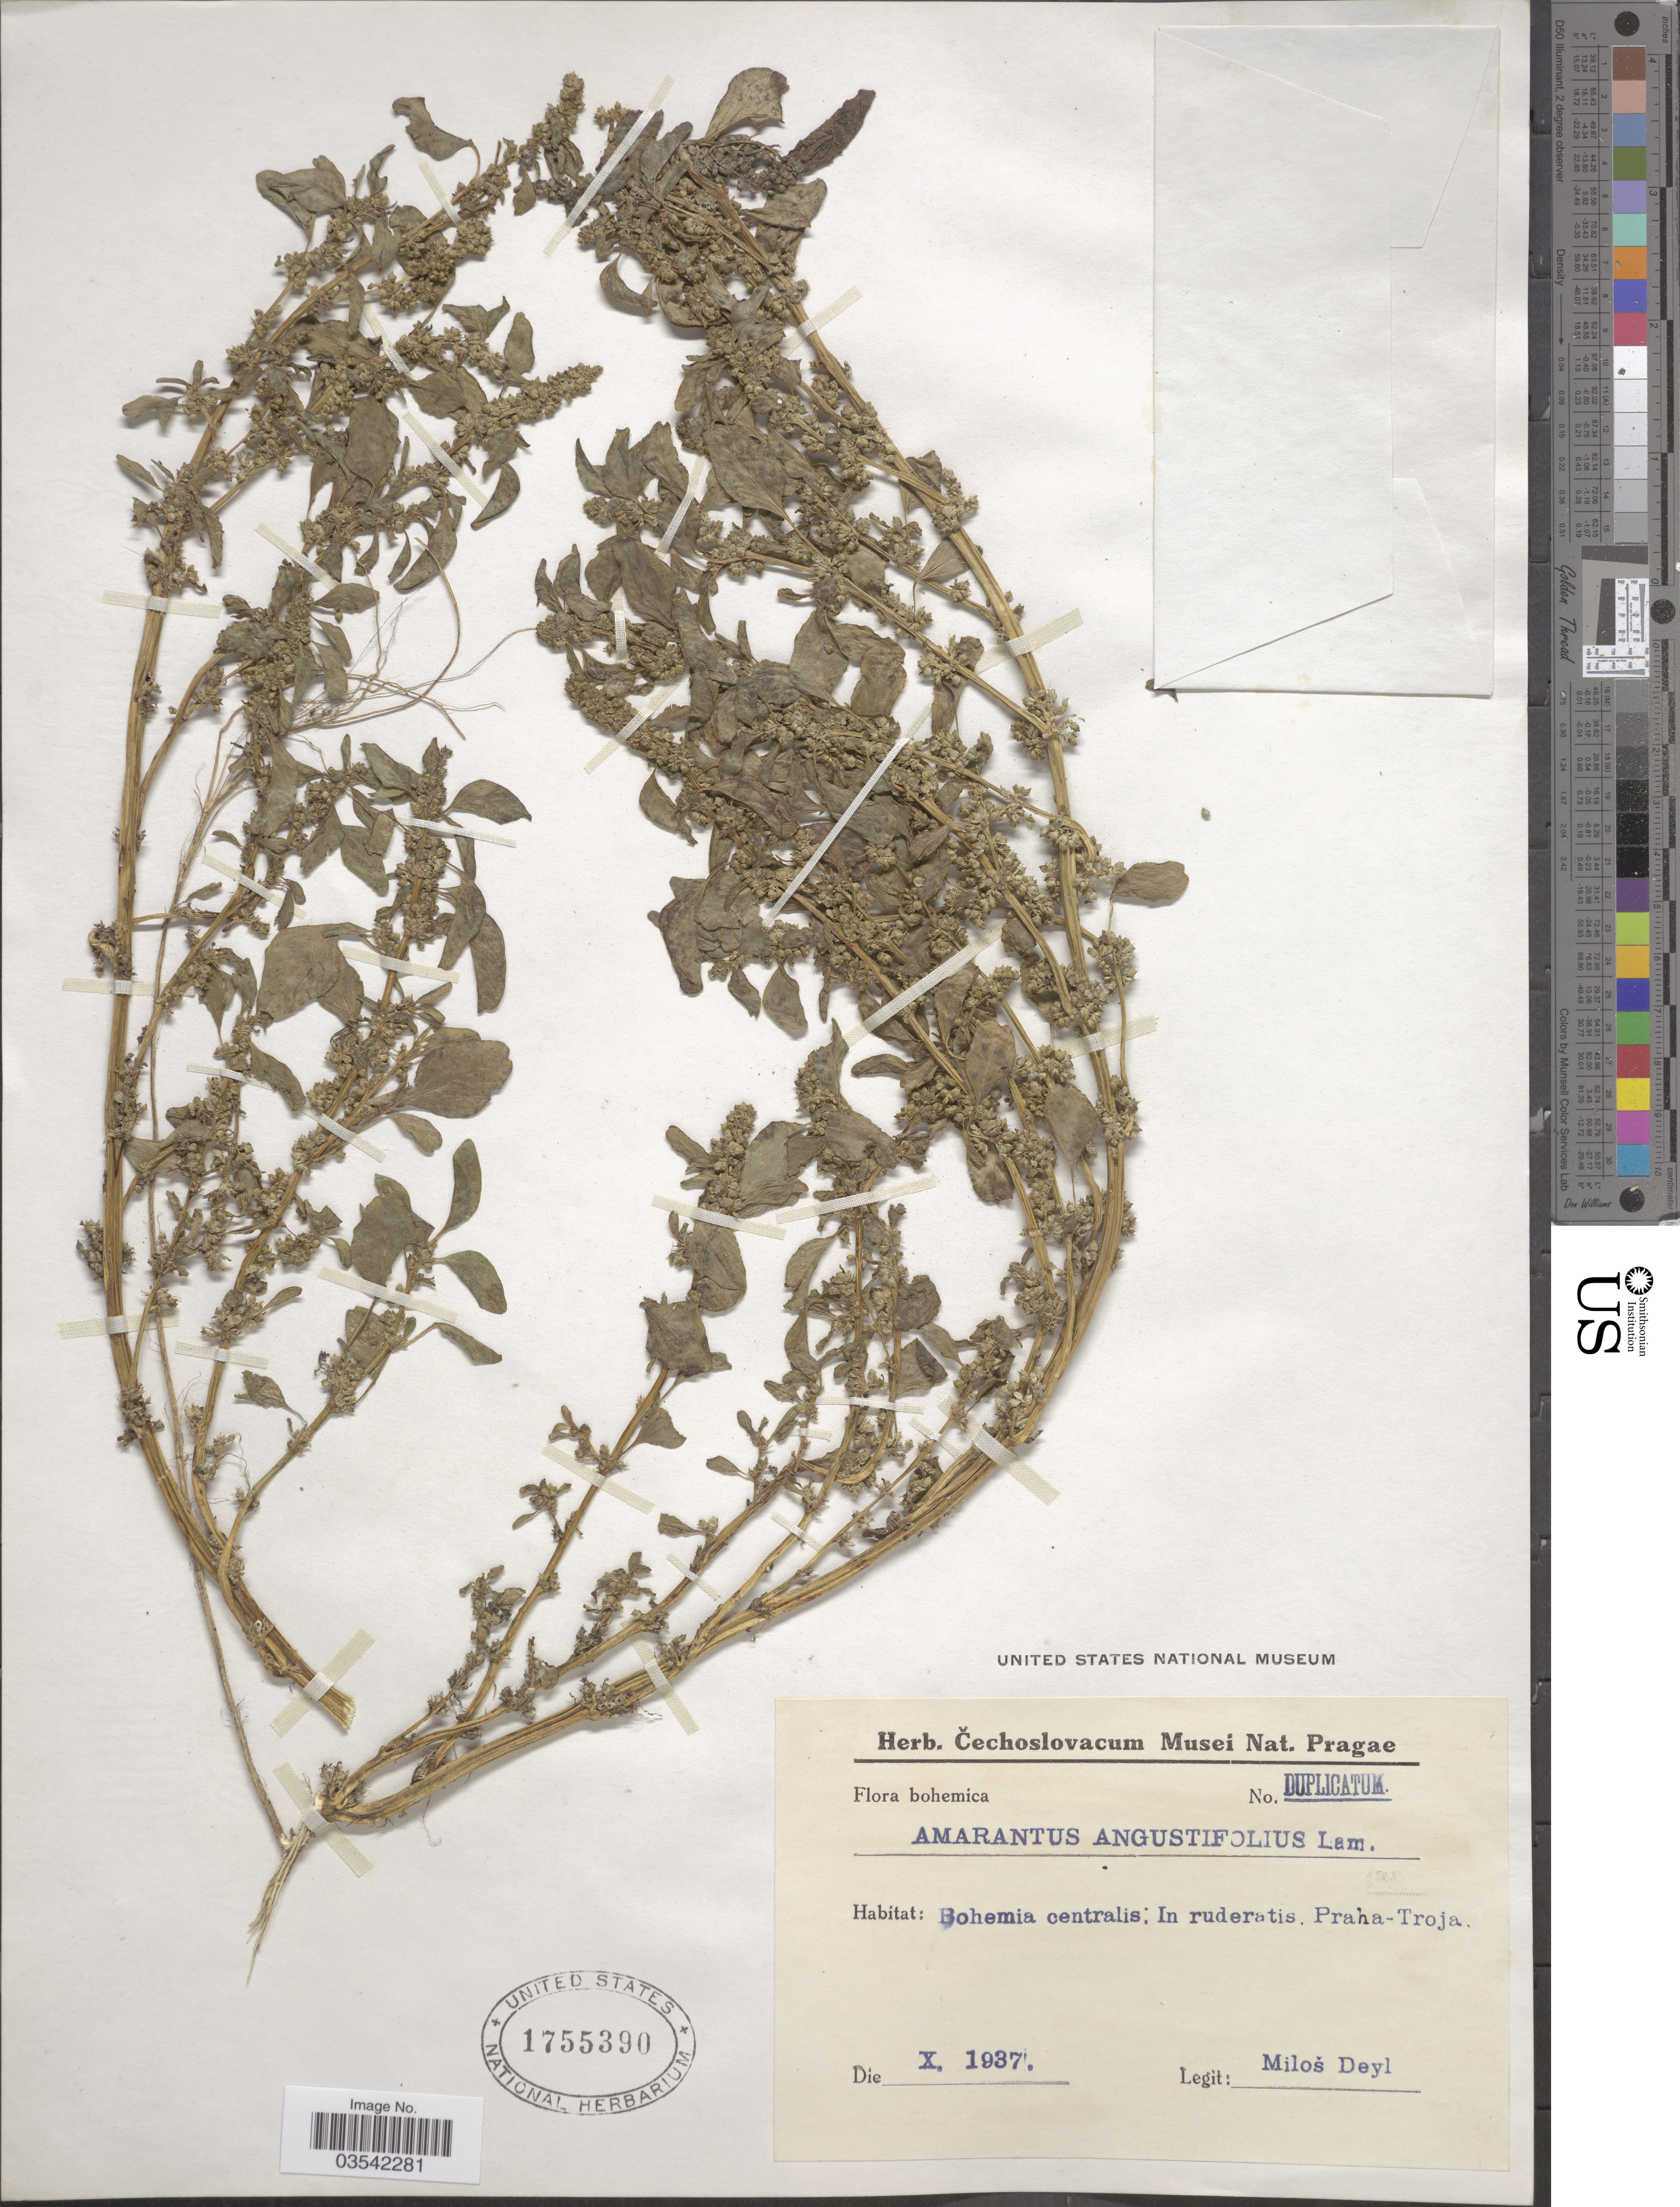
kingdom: Plantae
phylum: Tracheophyta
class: Magnoliopsida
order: Caryophyllales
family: Amaranthaceae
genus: Amaranthus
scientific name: Amaranthus angustifolius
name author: M. Bieb. ex Willd.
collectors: M. Deyl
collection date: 1937-10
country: Czechia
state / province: Central Bohemian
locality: Bohemica. Bohemia centralis: In ruderatis, Praha-Troja.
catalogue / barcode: US 1755390